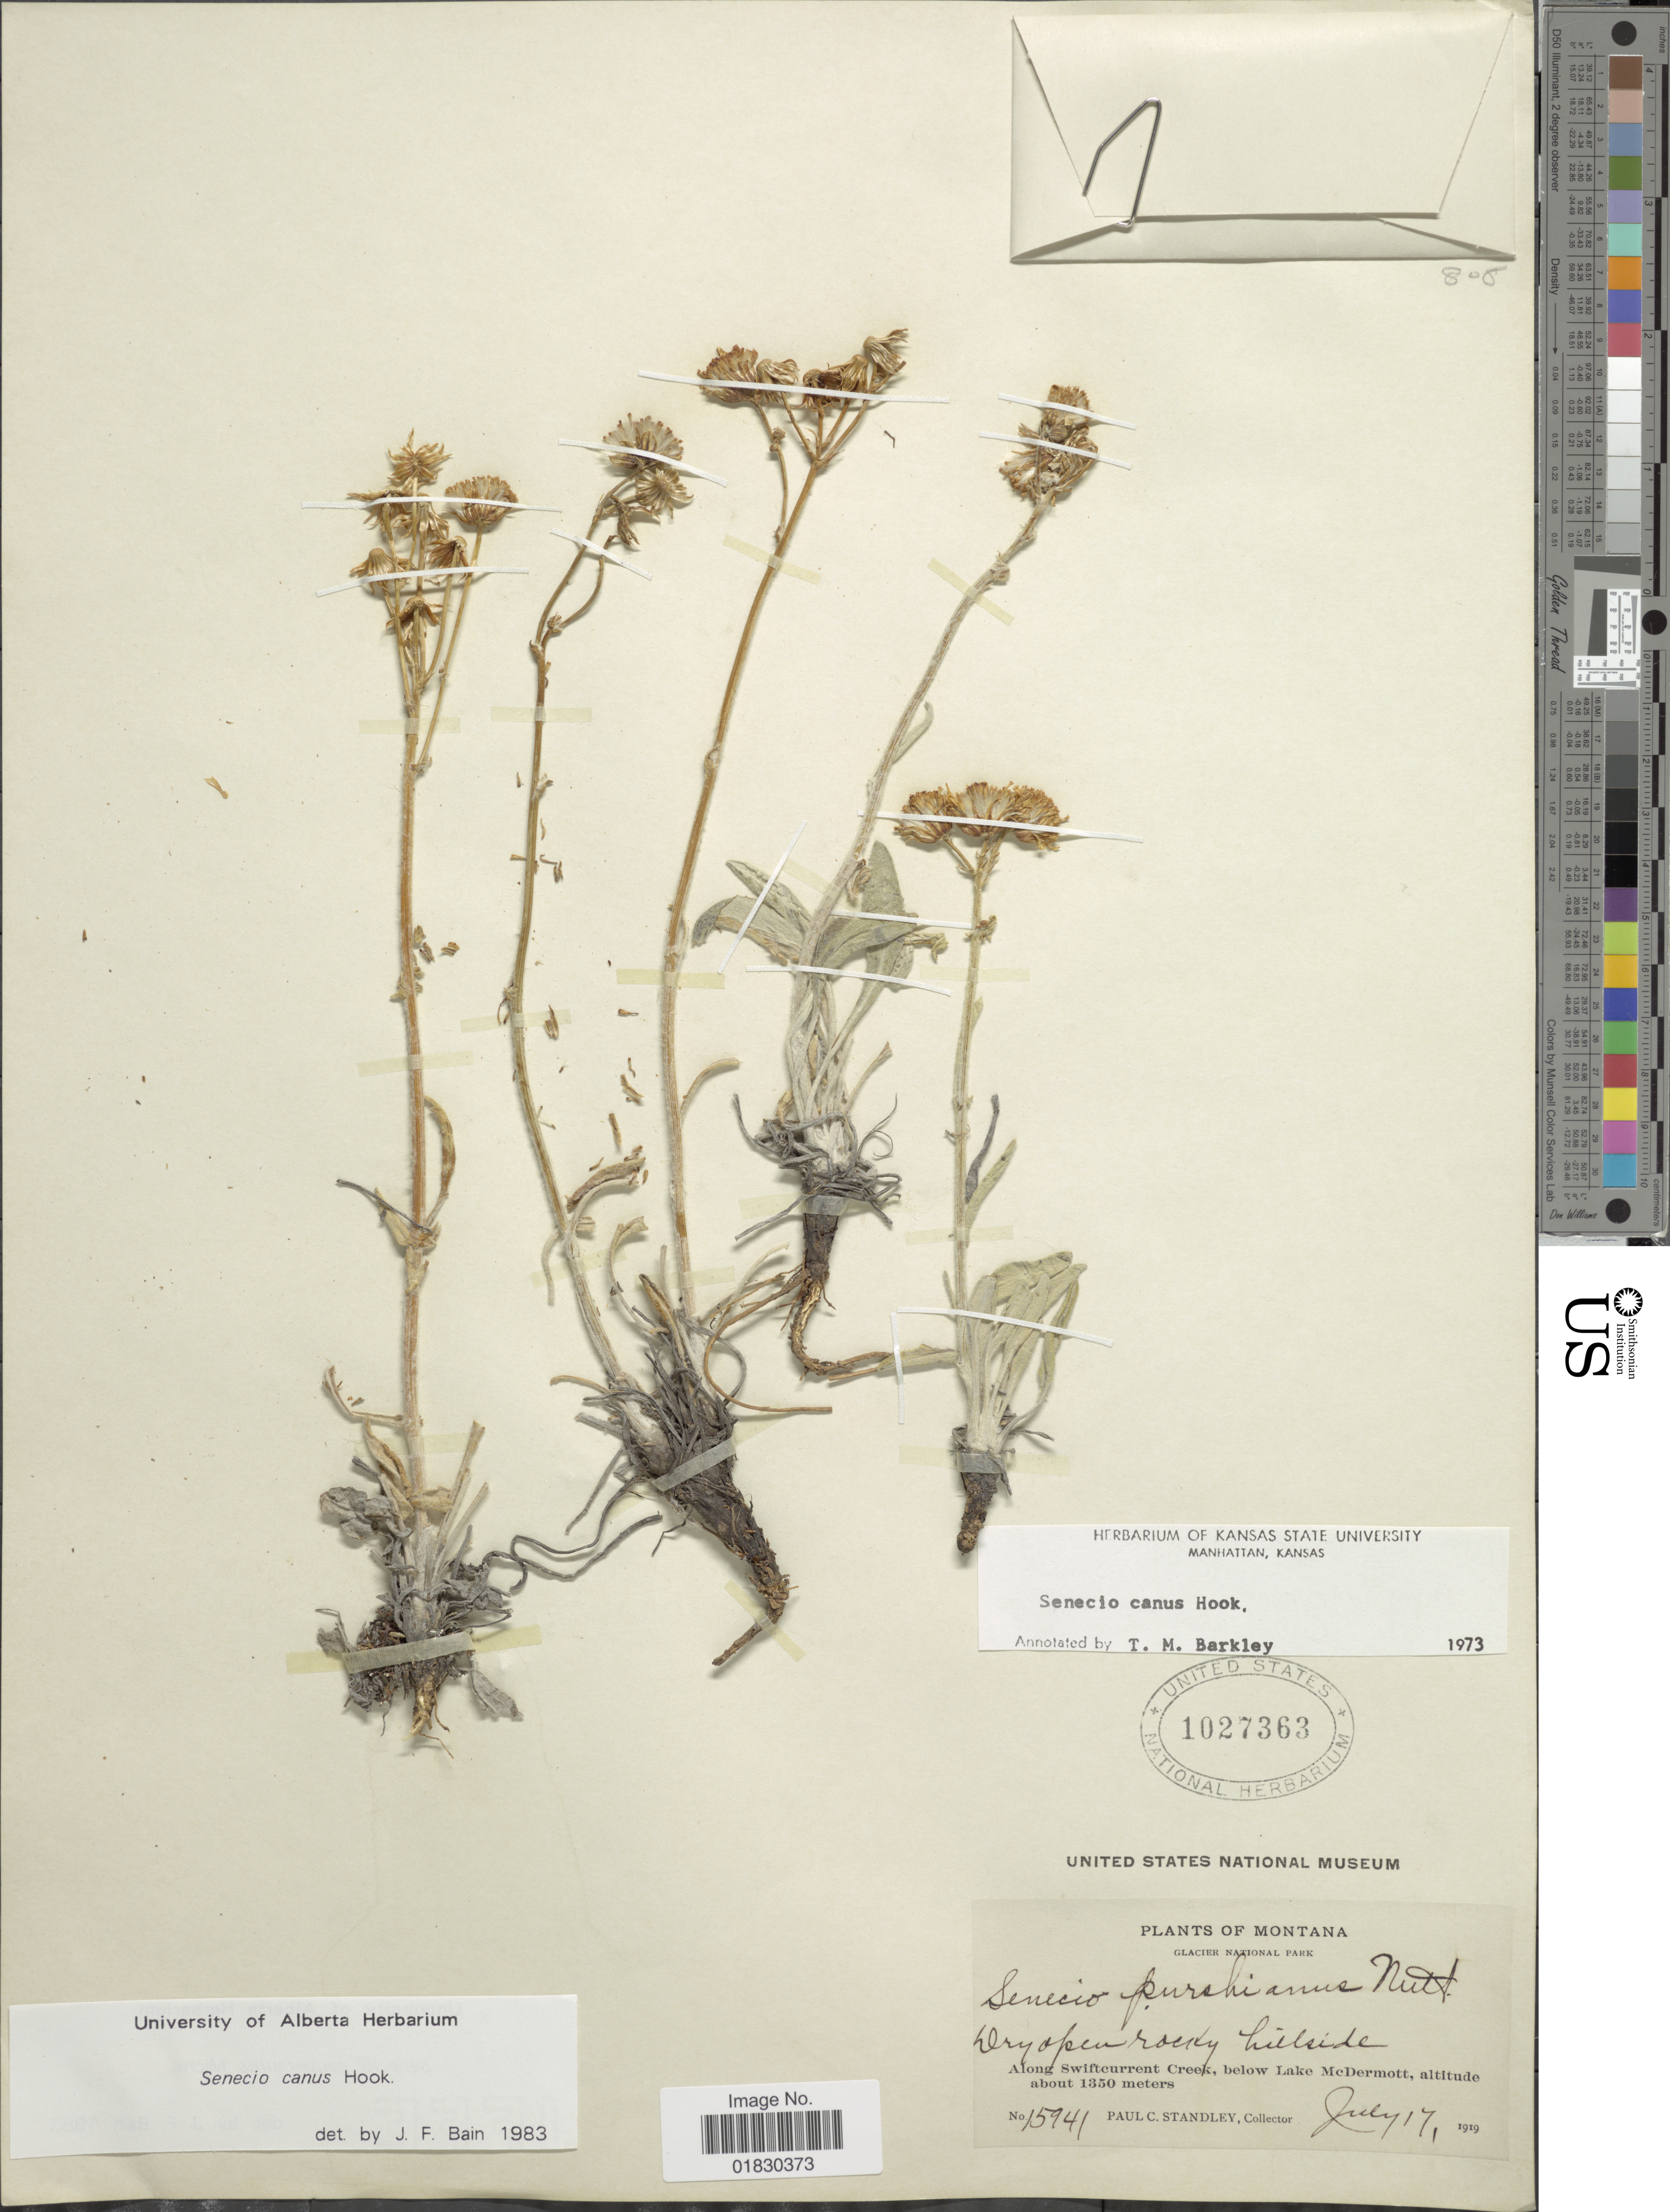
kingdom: Plantae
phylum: Tracheophyta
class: Magnoliopsida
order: Asterales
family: Asteraceae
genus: Packera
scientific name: Packera cana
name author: (Hook.) W.A. Weber & Á. Löve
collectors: P. C. Standley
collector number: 15941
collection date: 1919-07-17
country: United States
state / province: Montana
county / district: Glacier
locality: Glacier National Park, along Swiftcurrent Creek, below Lake McDermott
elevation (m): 1350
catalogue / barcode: US 1027363